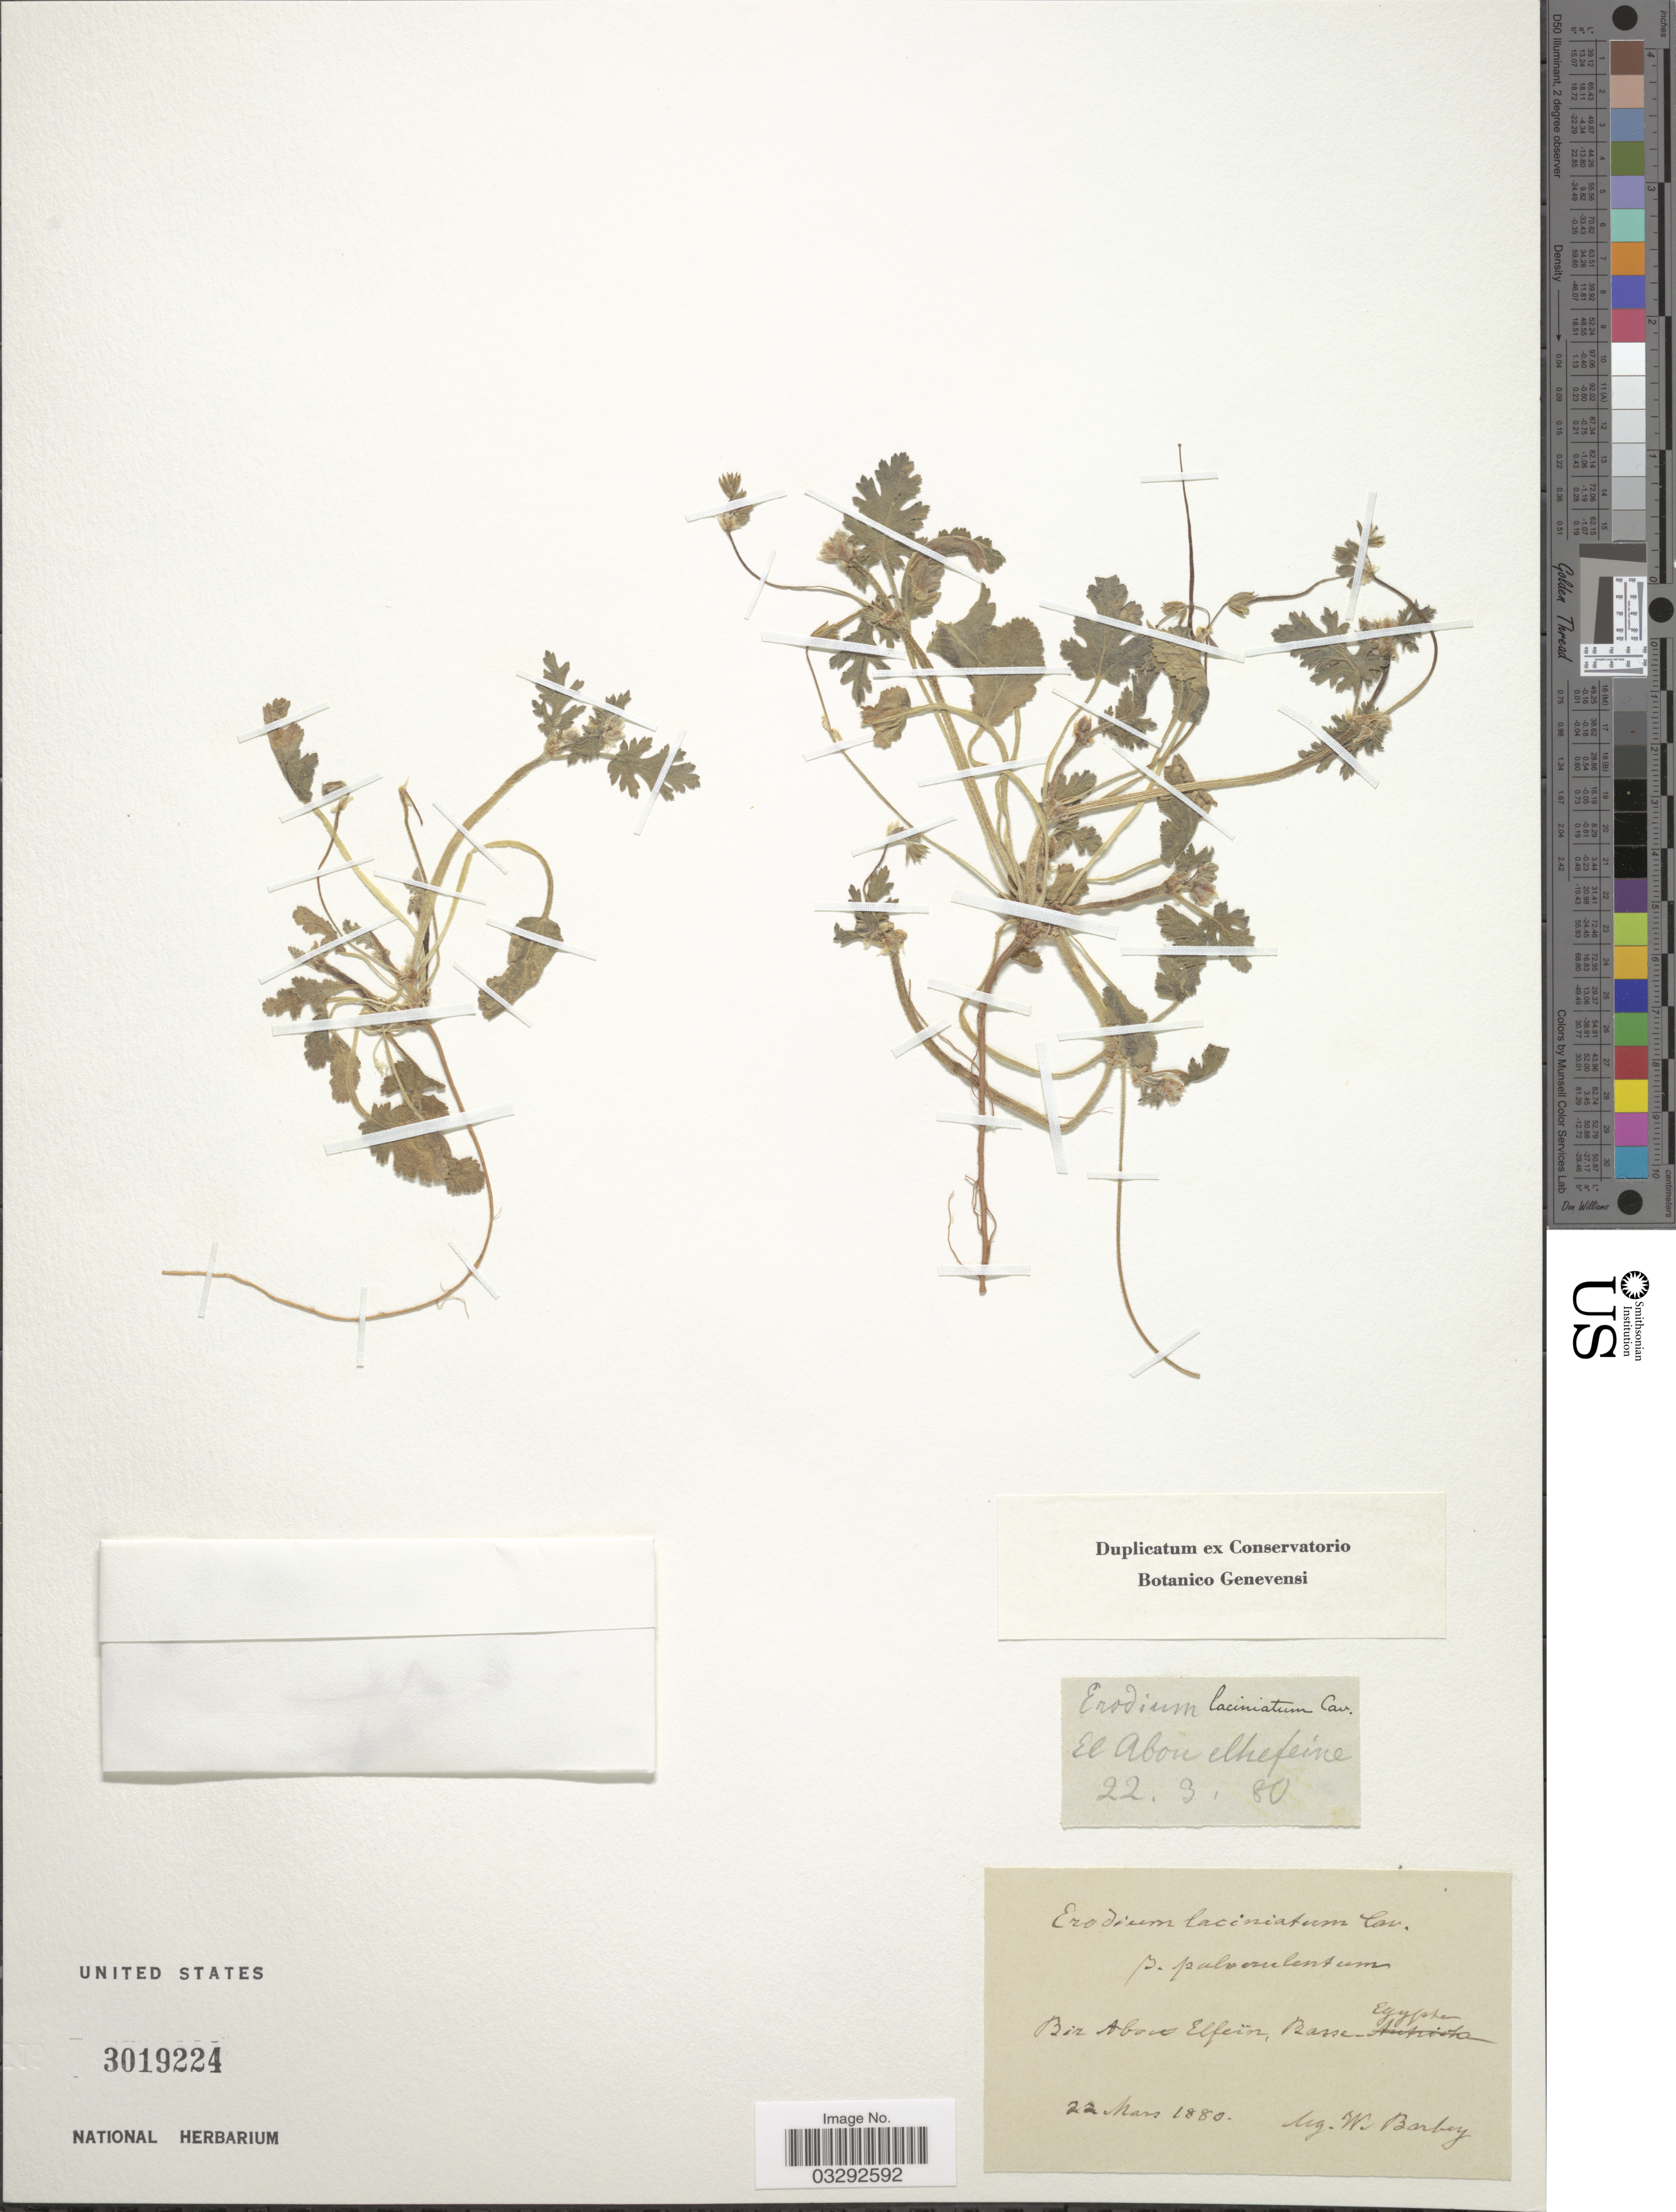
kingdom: Plantae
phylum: Tracheophyta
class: Magnoliopsida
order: Geraniales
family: Geraniaceae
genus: Erodium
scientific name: Erodium laciniatum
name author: (Cav.) Willd.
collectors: W. Barbey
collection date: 1880-03-22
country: Egypt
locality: El Abou elhefeine, Bir Abou Elfeïn, Basse-Egypten.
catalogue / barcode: US 3019224